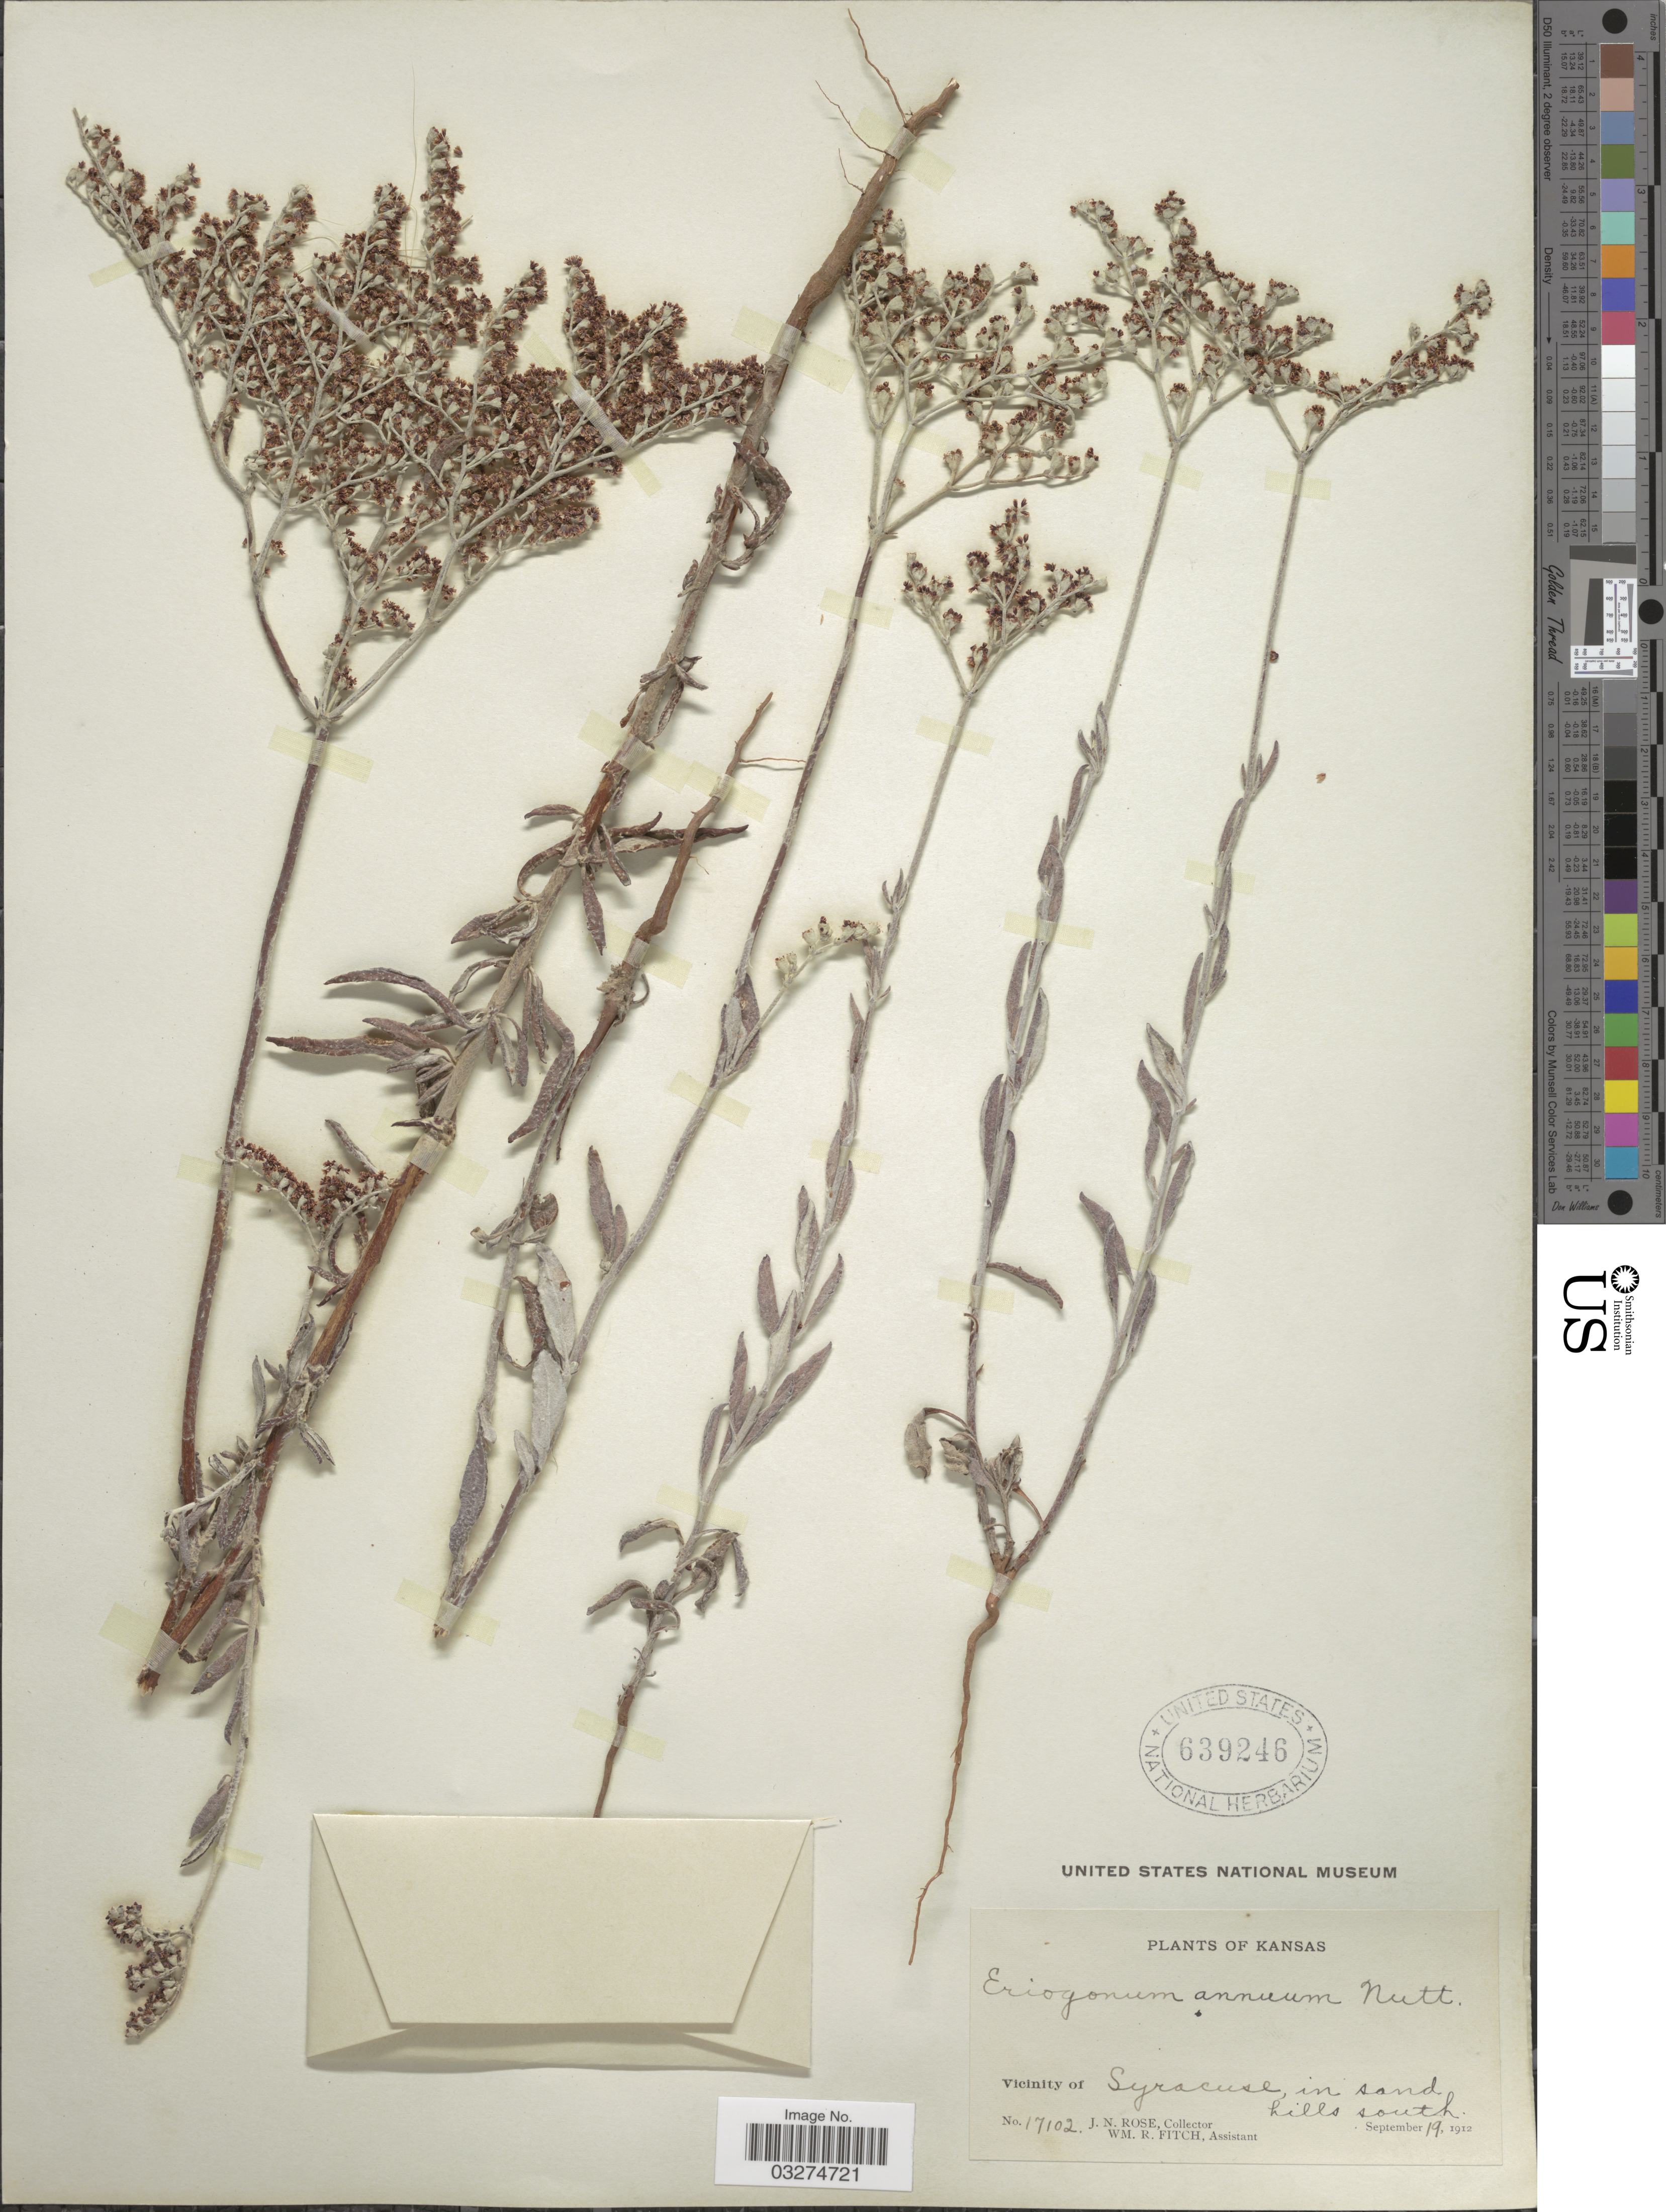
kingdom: Plantae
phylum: Tracheophyta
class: Magnoliopsida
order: Caryophyllales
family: Polygonaceae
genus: Eriogonum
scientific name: Eriogonum annuum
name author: Nutt.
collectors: J. N. Rose & W. R. Fitch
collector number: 17102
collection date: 1912-09-19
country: United States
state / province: Kansas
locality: Vicinity of Syracuse, in sand hills south.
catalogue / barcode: US 639246